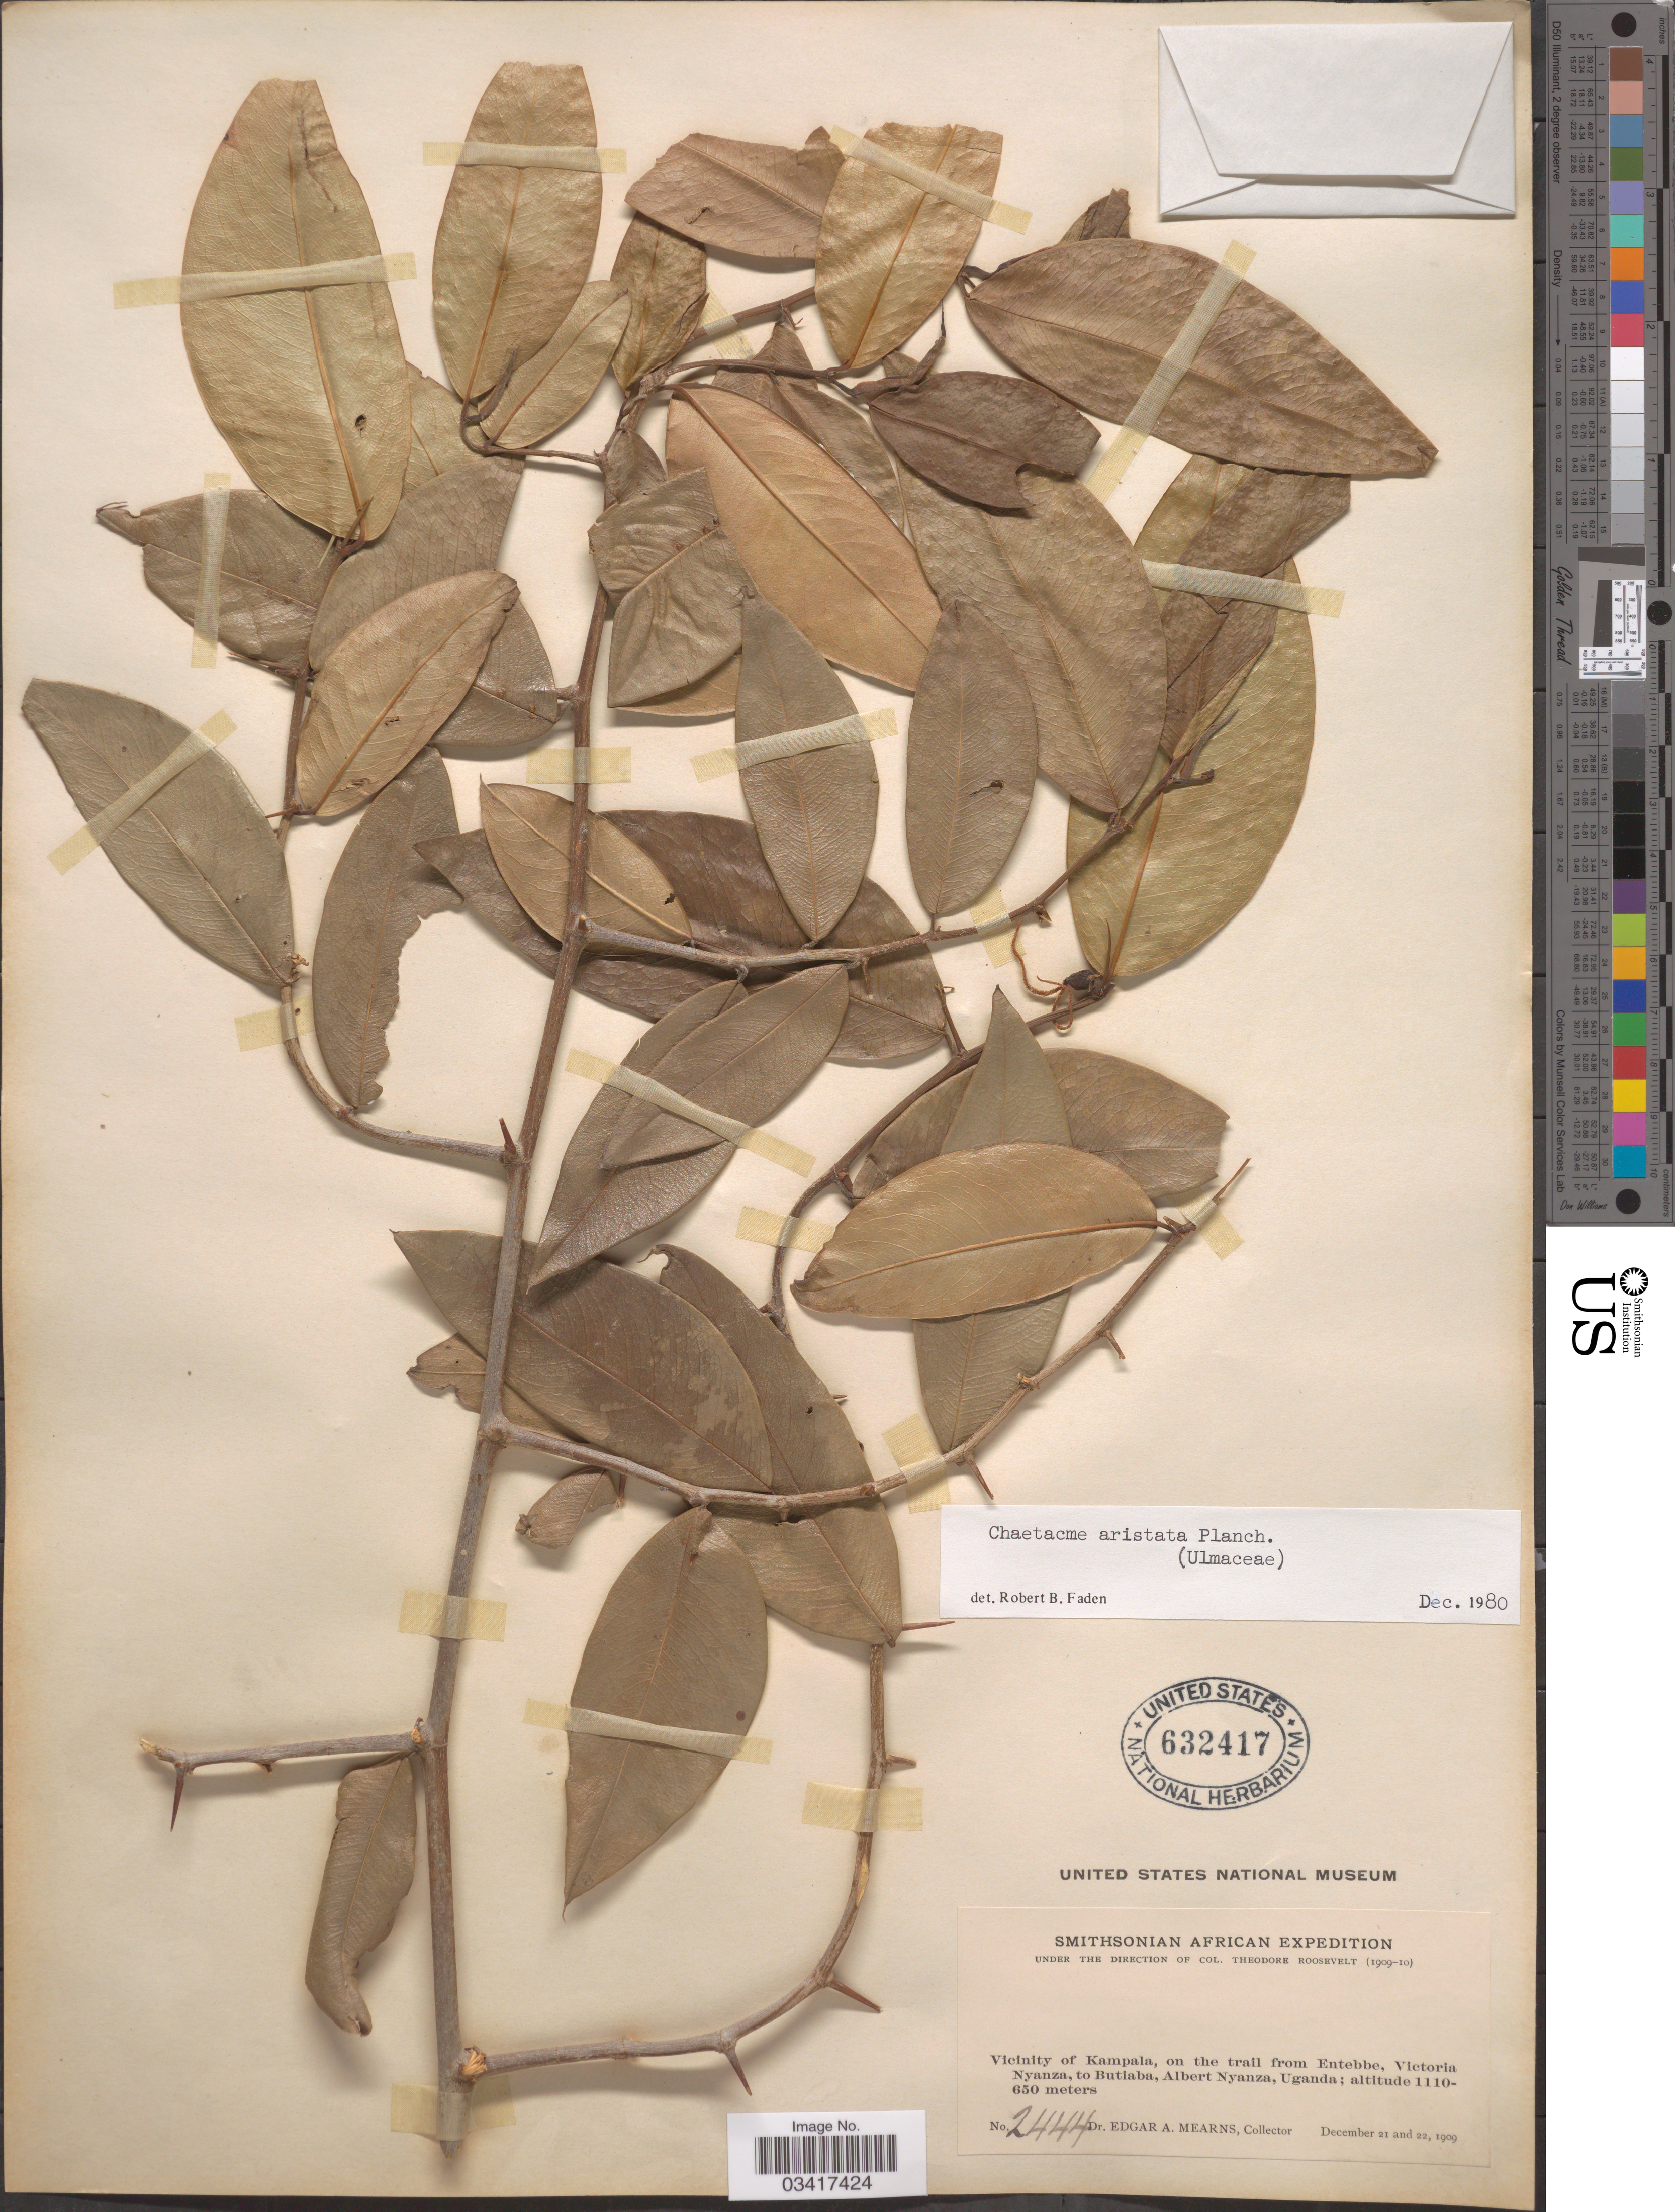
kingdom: Plantae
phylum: Tracheophyta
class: Magnoliopsida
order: Rosales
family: Cannabaceae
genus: Chaetachme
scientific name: Chaetachme aristata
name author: Planch.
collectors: E. A. Mearns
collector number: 2444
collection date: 1909-12-21/1909-12-22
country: Uganda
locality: Vicinity of Kampala, on the trail from Entebbe, Victoria Nyanza, to Butiaba, Albert Nyanza.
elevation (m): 650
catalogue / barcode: US 632417